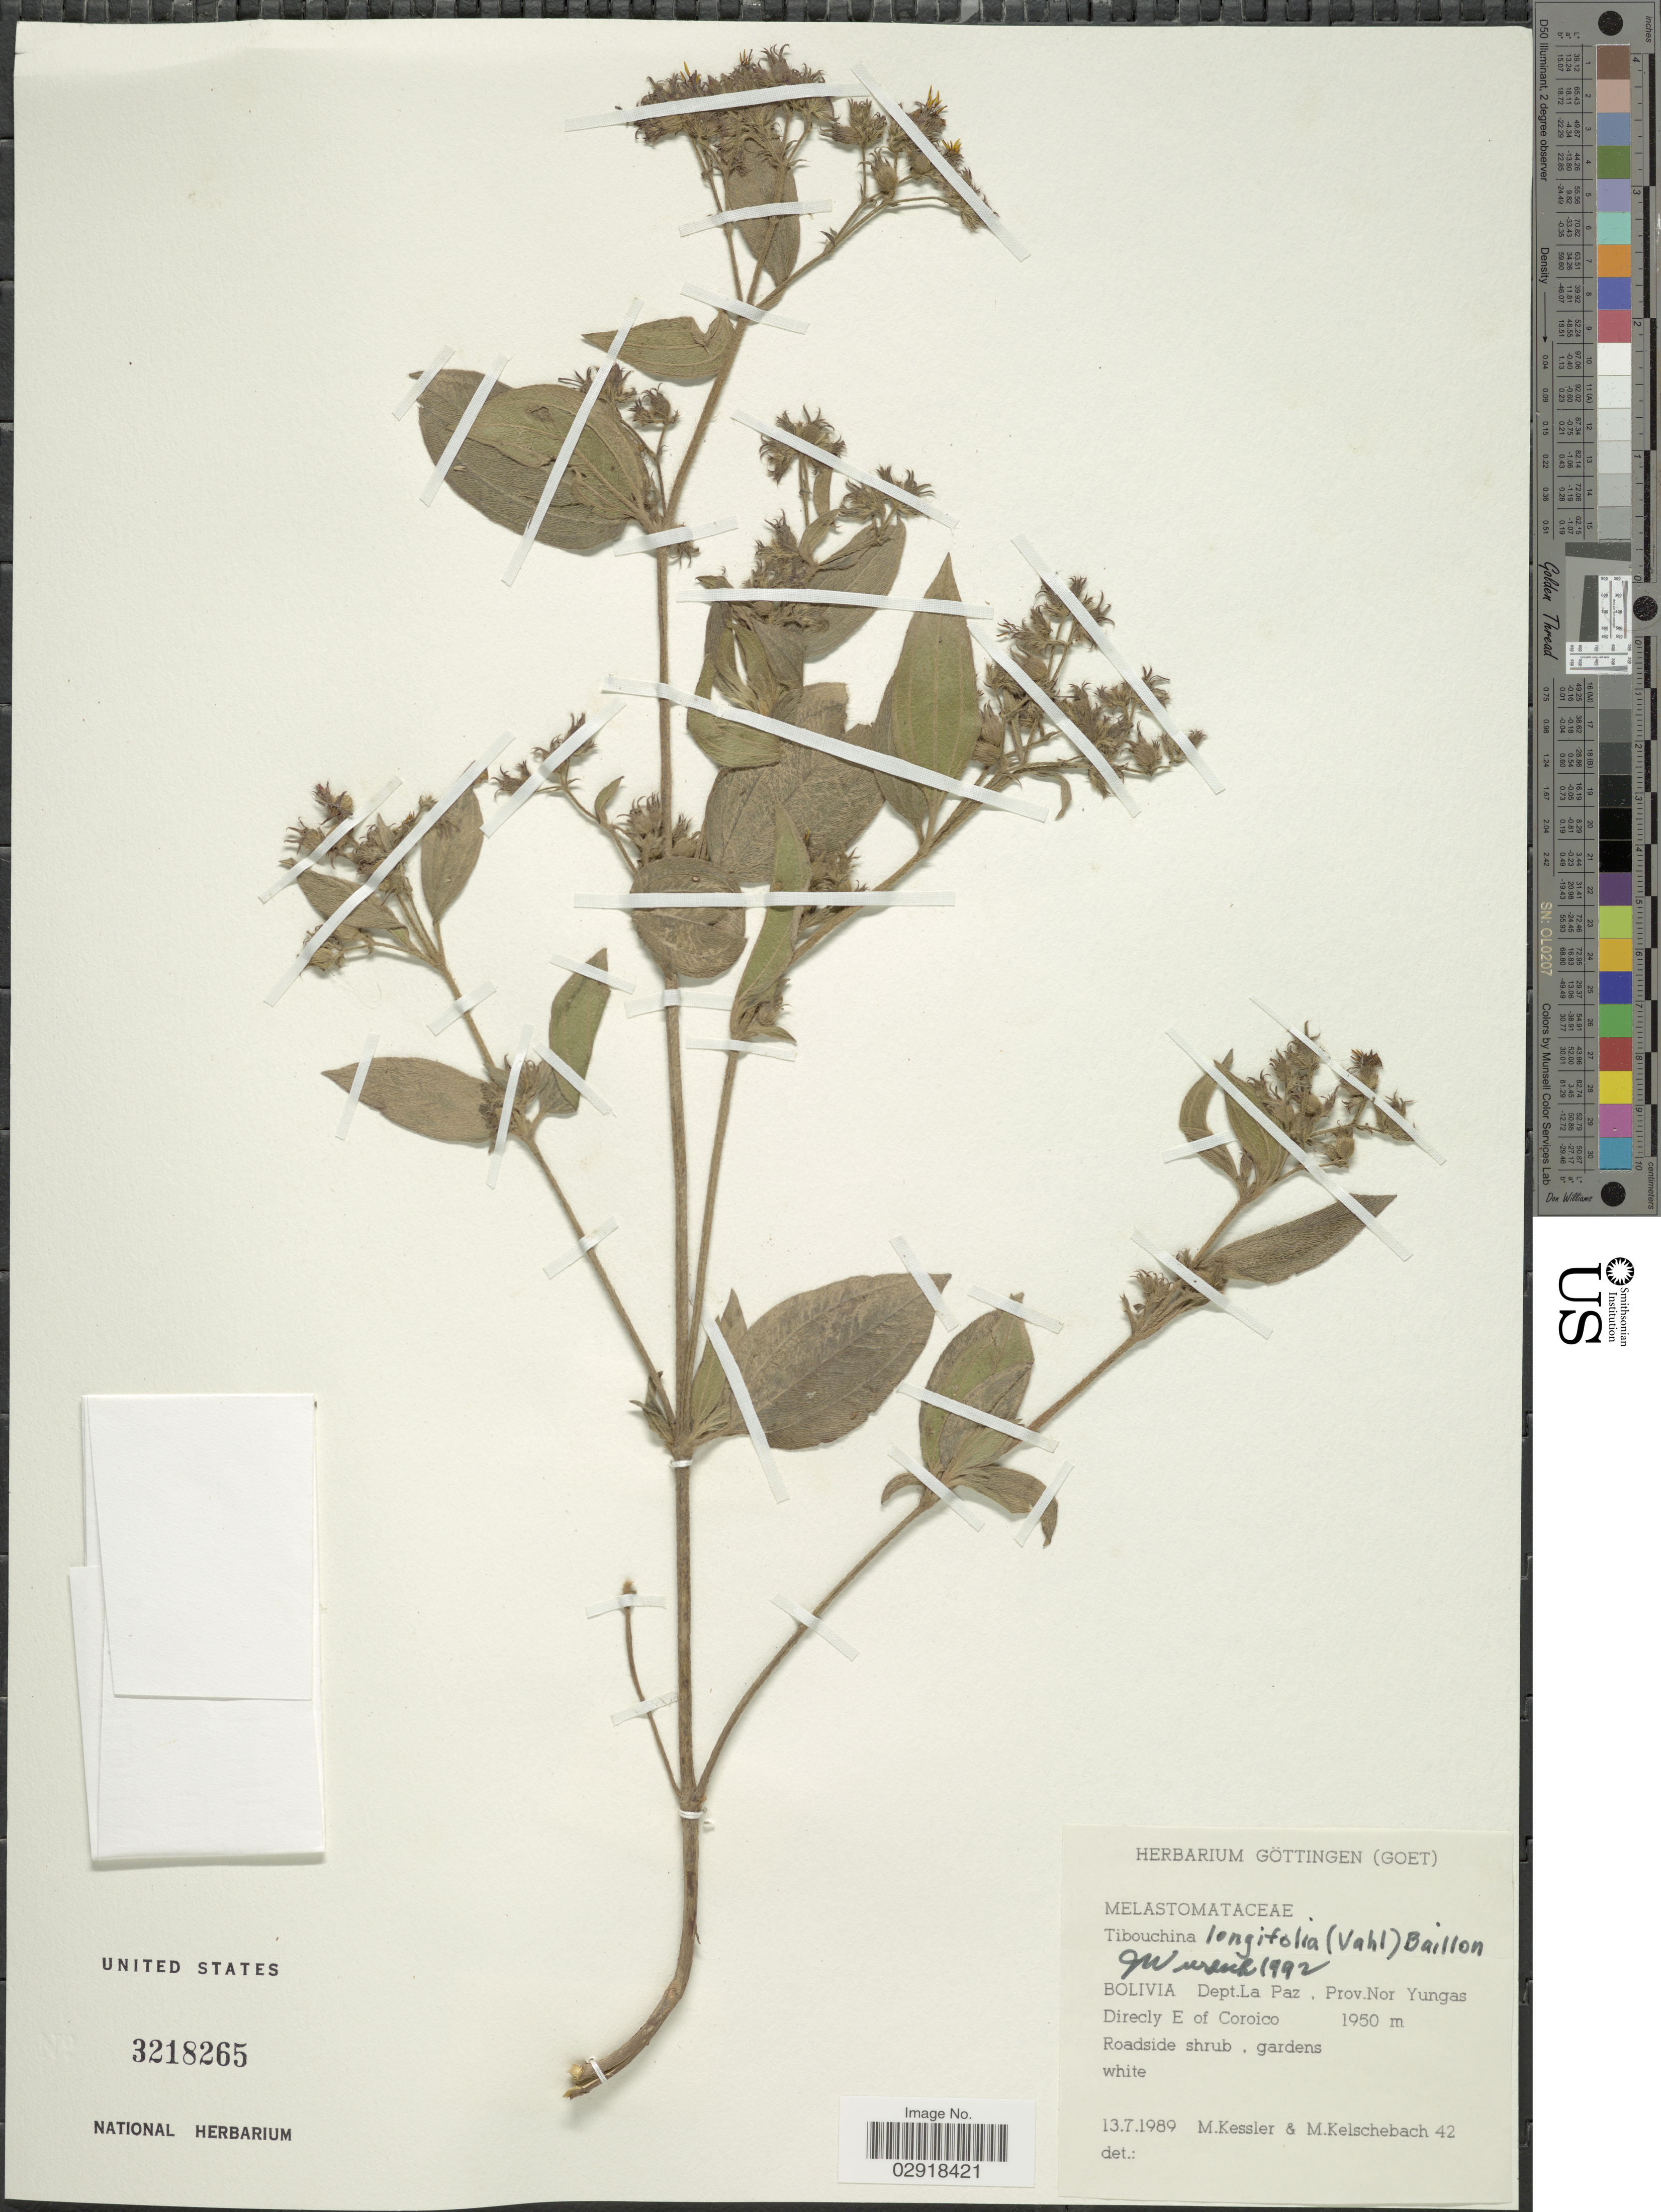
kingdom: Plantae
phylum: Tracheophyta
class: Magnoliopsida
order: Myrtales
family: Melastomataceae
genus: Chaetogastra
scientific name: Chaetogastra longifolia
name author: (Vahl) DC.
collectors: M. Kessler & M. Kelschebach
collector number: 42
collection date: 1989-07-13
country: Bolivia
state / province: La Paz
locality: Dept. La Paz, Prov. Nor Yungas, Directly E of Coroico.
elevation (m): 1950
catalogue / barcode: US 3218265